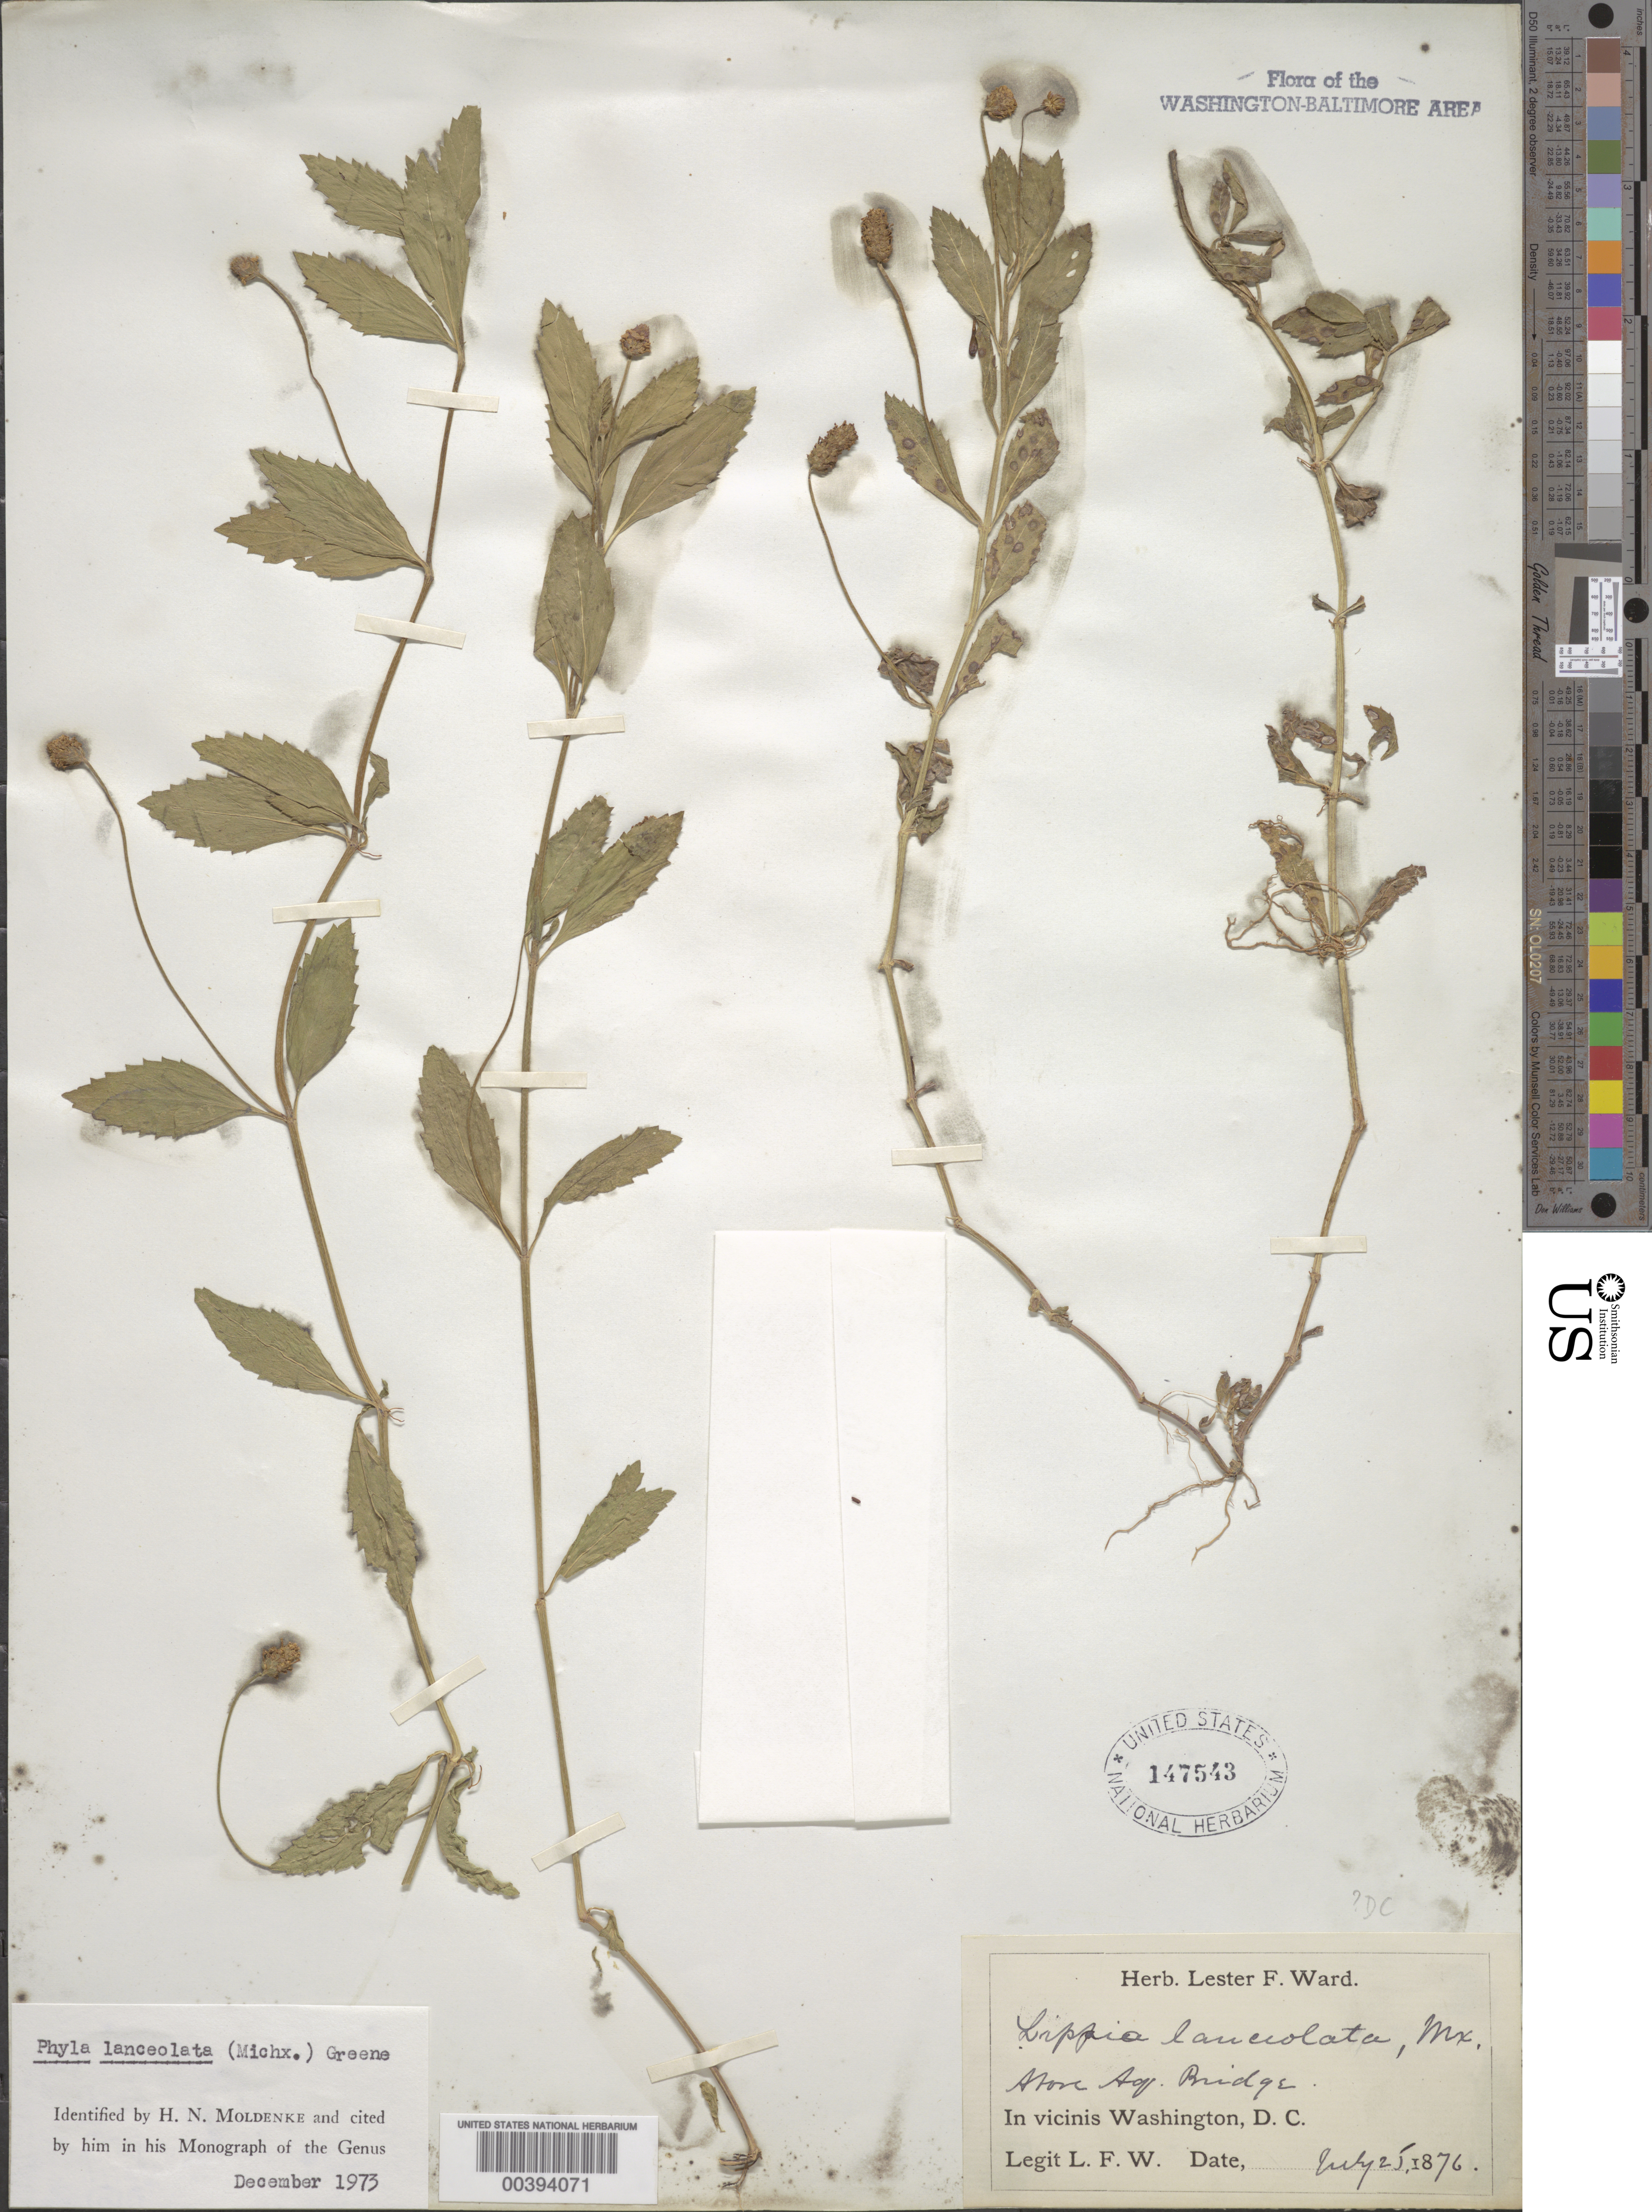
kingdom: Plantae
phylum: Tracheophyta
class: Magnoliopsida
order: Lamiales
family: Verbenaceae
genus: Phyla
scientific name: Phyla lanceolata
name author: (Michx.) Greene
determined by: Moldenke, H. N.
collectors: L. F. Ward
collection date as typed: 25 Jul 1876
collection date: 1876-07-25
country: United States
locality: Above Aqueduct Bridge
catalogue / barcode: US 147543